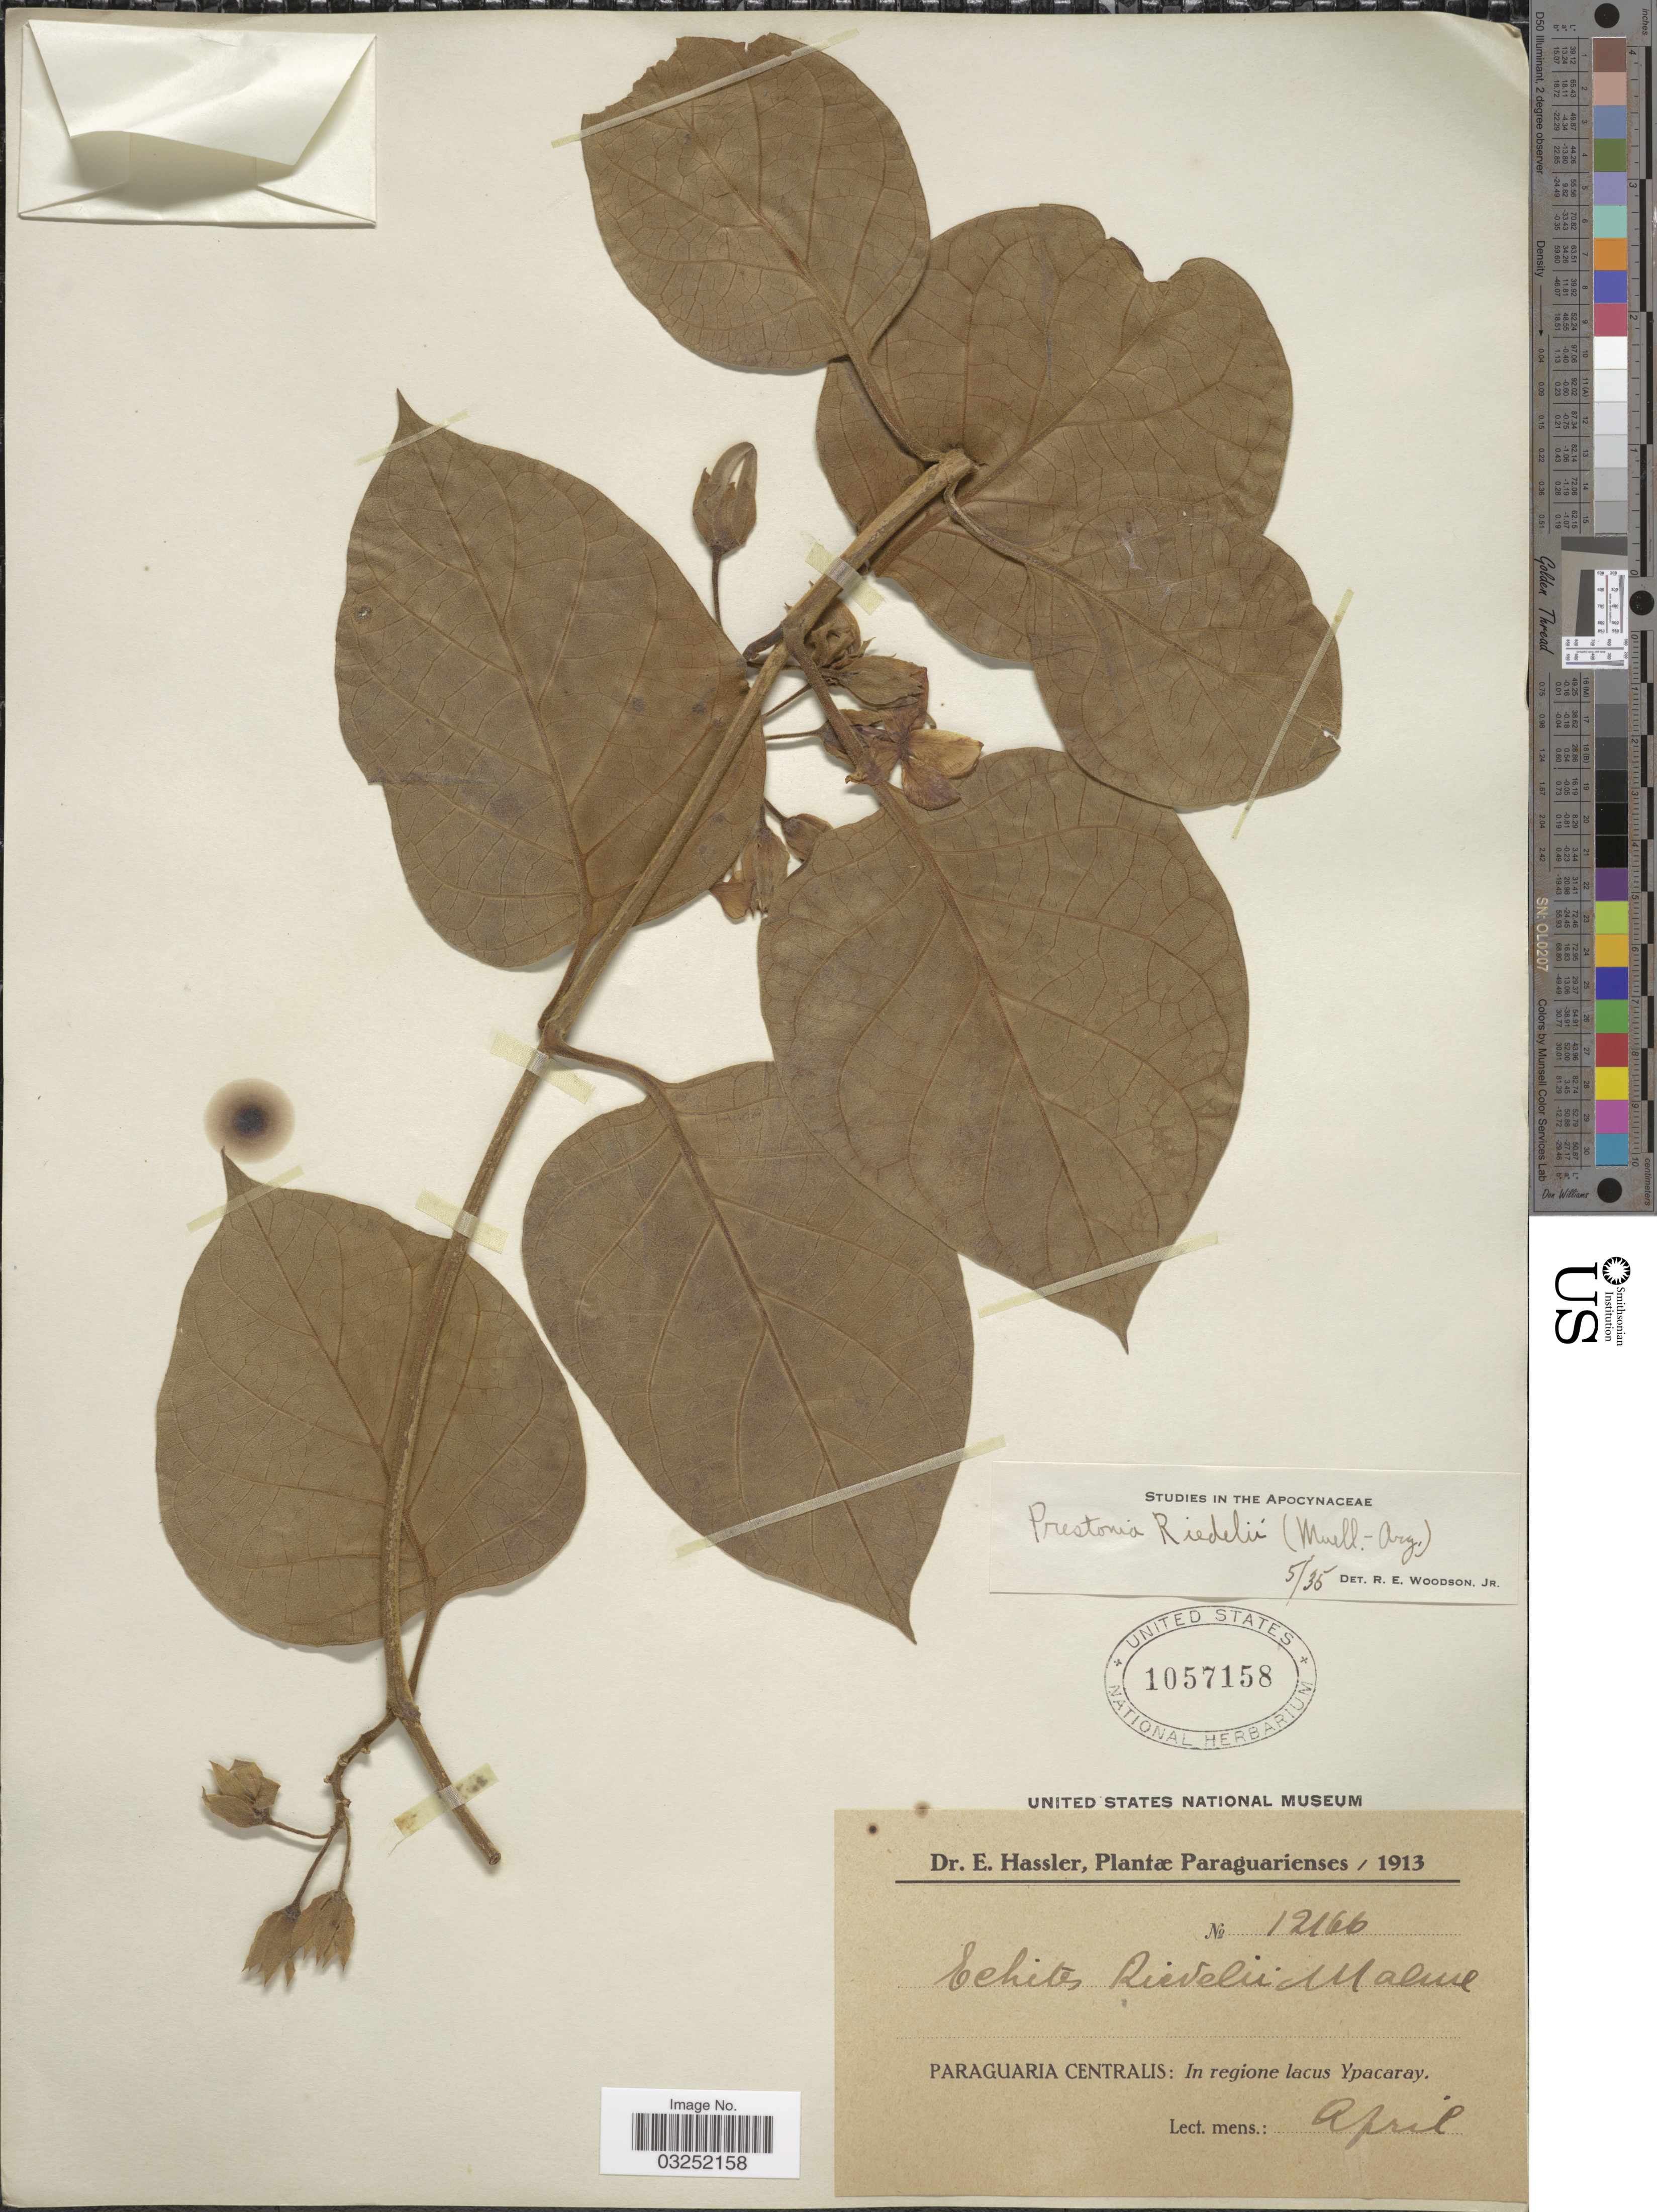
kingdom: Plantae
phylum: Tracheophyta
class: Magnoliopsida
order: Gentianales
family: Apocynaceae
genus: Prestonia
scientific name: Prestonia riedelii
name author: (Müll. Arg.) Markgr.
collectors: E. Hassler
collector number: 12166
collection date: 1913-04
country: Paraguay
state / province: Paraguari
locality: Paraguaria Centralis: In regione lacus Ypacaray.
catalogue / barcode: US 1057158